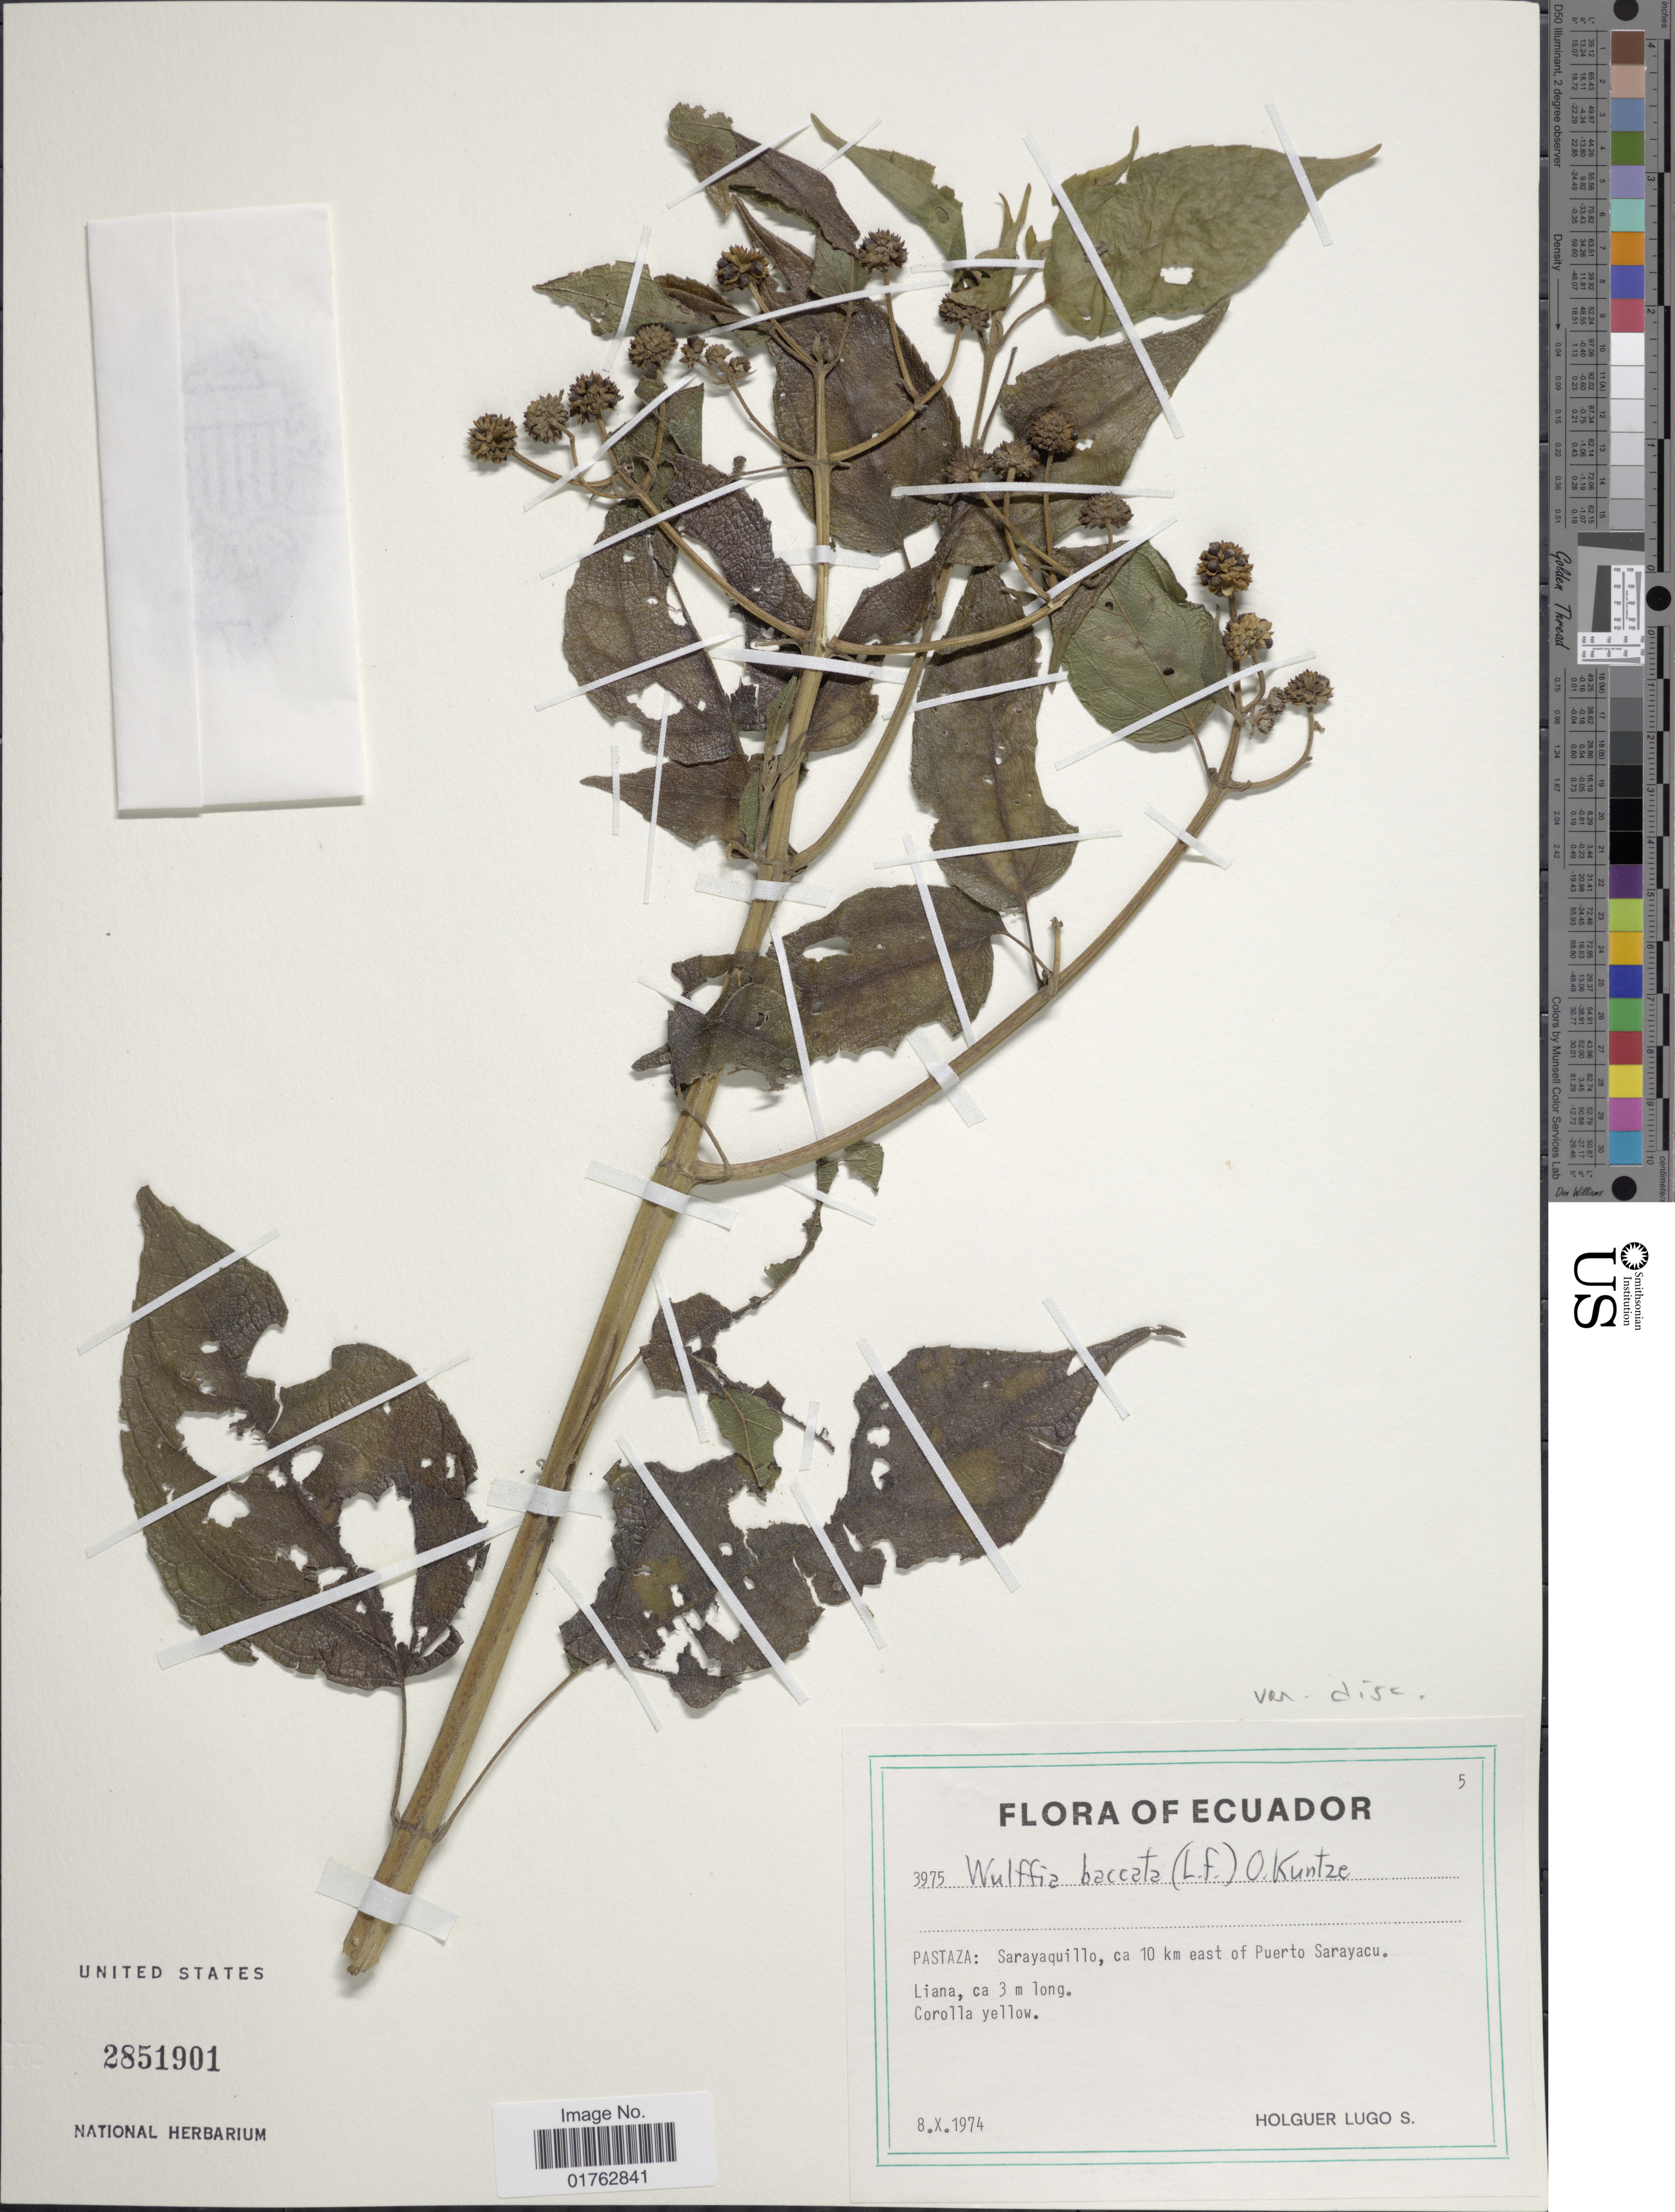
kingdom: Plantae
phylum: Tracheophyta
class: Magnoliopsida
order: Asterales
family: Asteraceae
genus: Wulffia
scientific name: Wulffia baccata var. discoidea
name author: S.F. Blake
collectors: H. Lugo S.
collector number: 3975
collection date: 1974-10-08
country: Ecuador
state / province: Pastaza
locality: Sarayaquillo, ca 10 km east of Puerto Sarayacu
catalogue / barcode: US 2851901